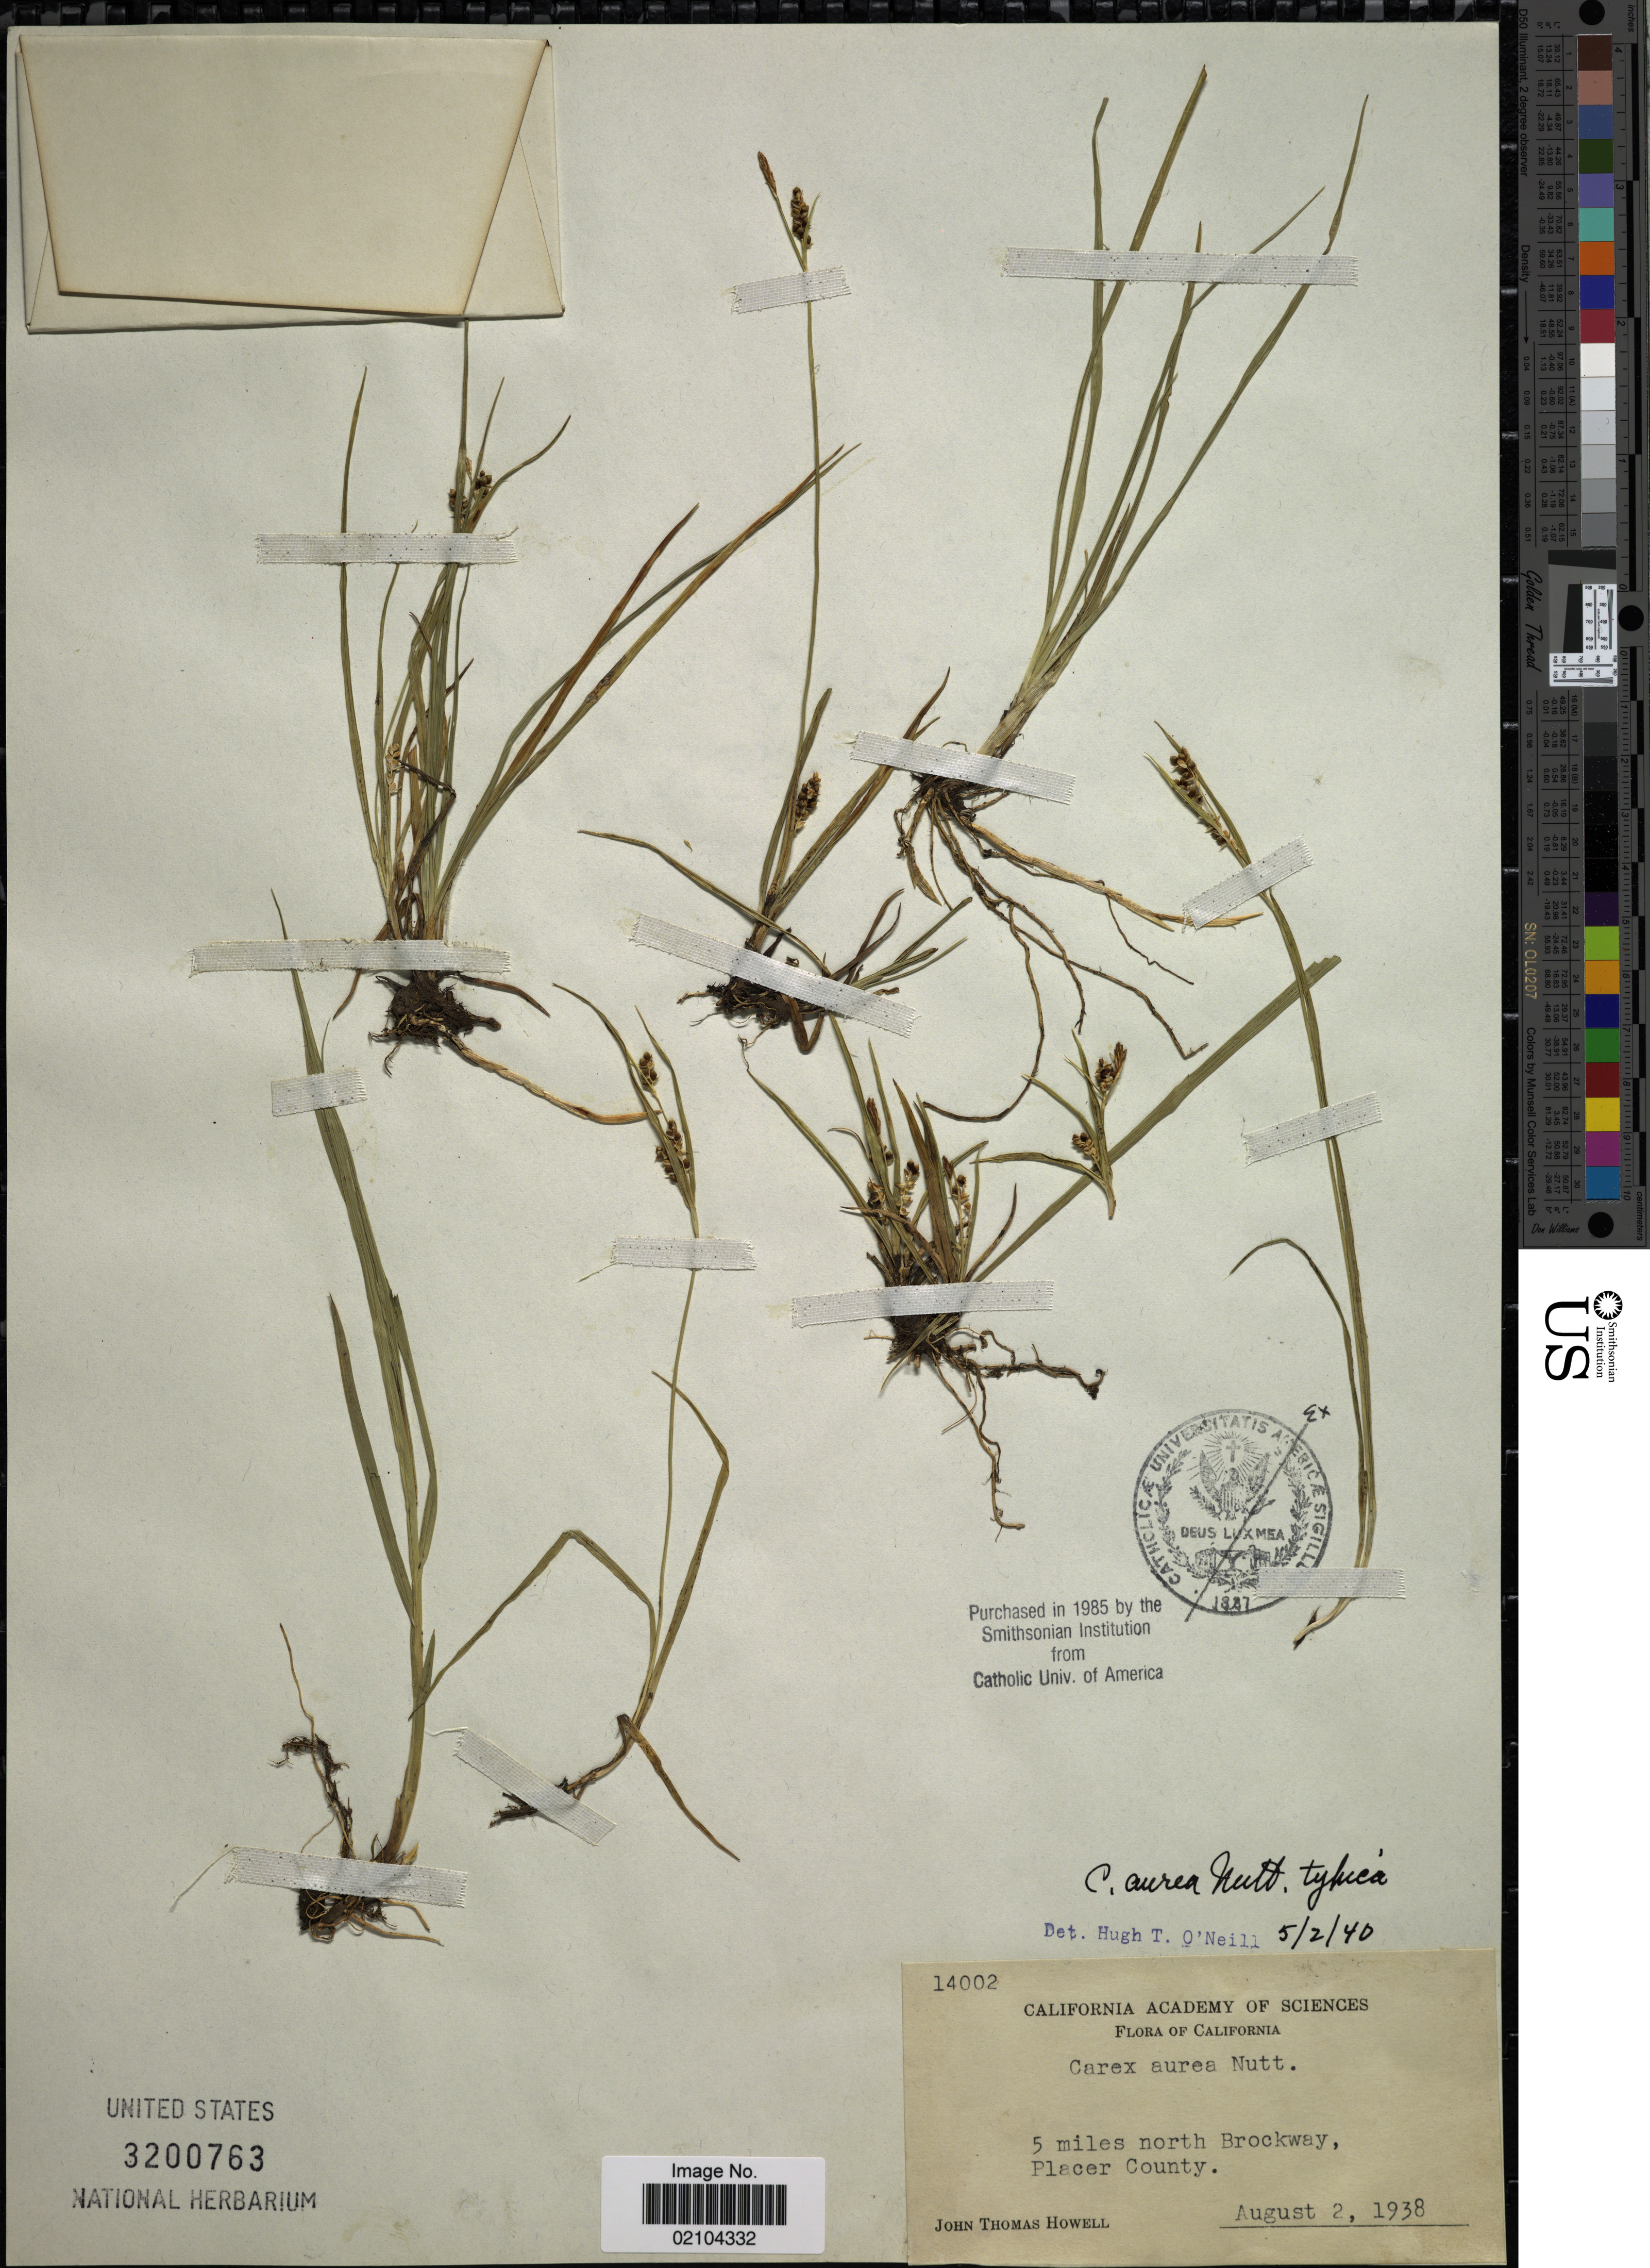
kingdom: Plantae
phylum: Tracheophyta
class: Liliopsida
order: Poales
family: Cyperaceae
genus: Carex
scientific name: Carex aurea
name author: Nutt.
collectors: J. H. Thomas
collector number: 14002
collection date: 1938-08-02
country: United States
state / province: California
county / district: Placer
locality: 5 miles north Brockway, Placer County.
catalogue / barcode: US 3200763